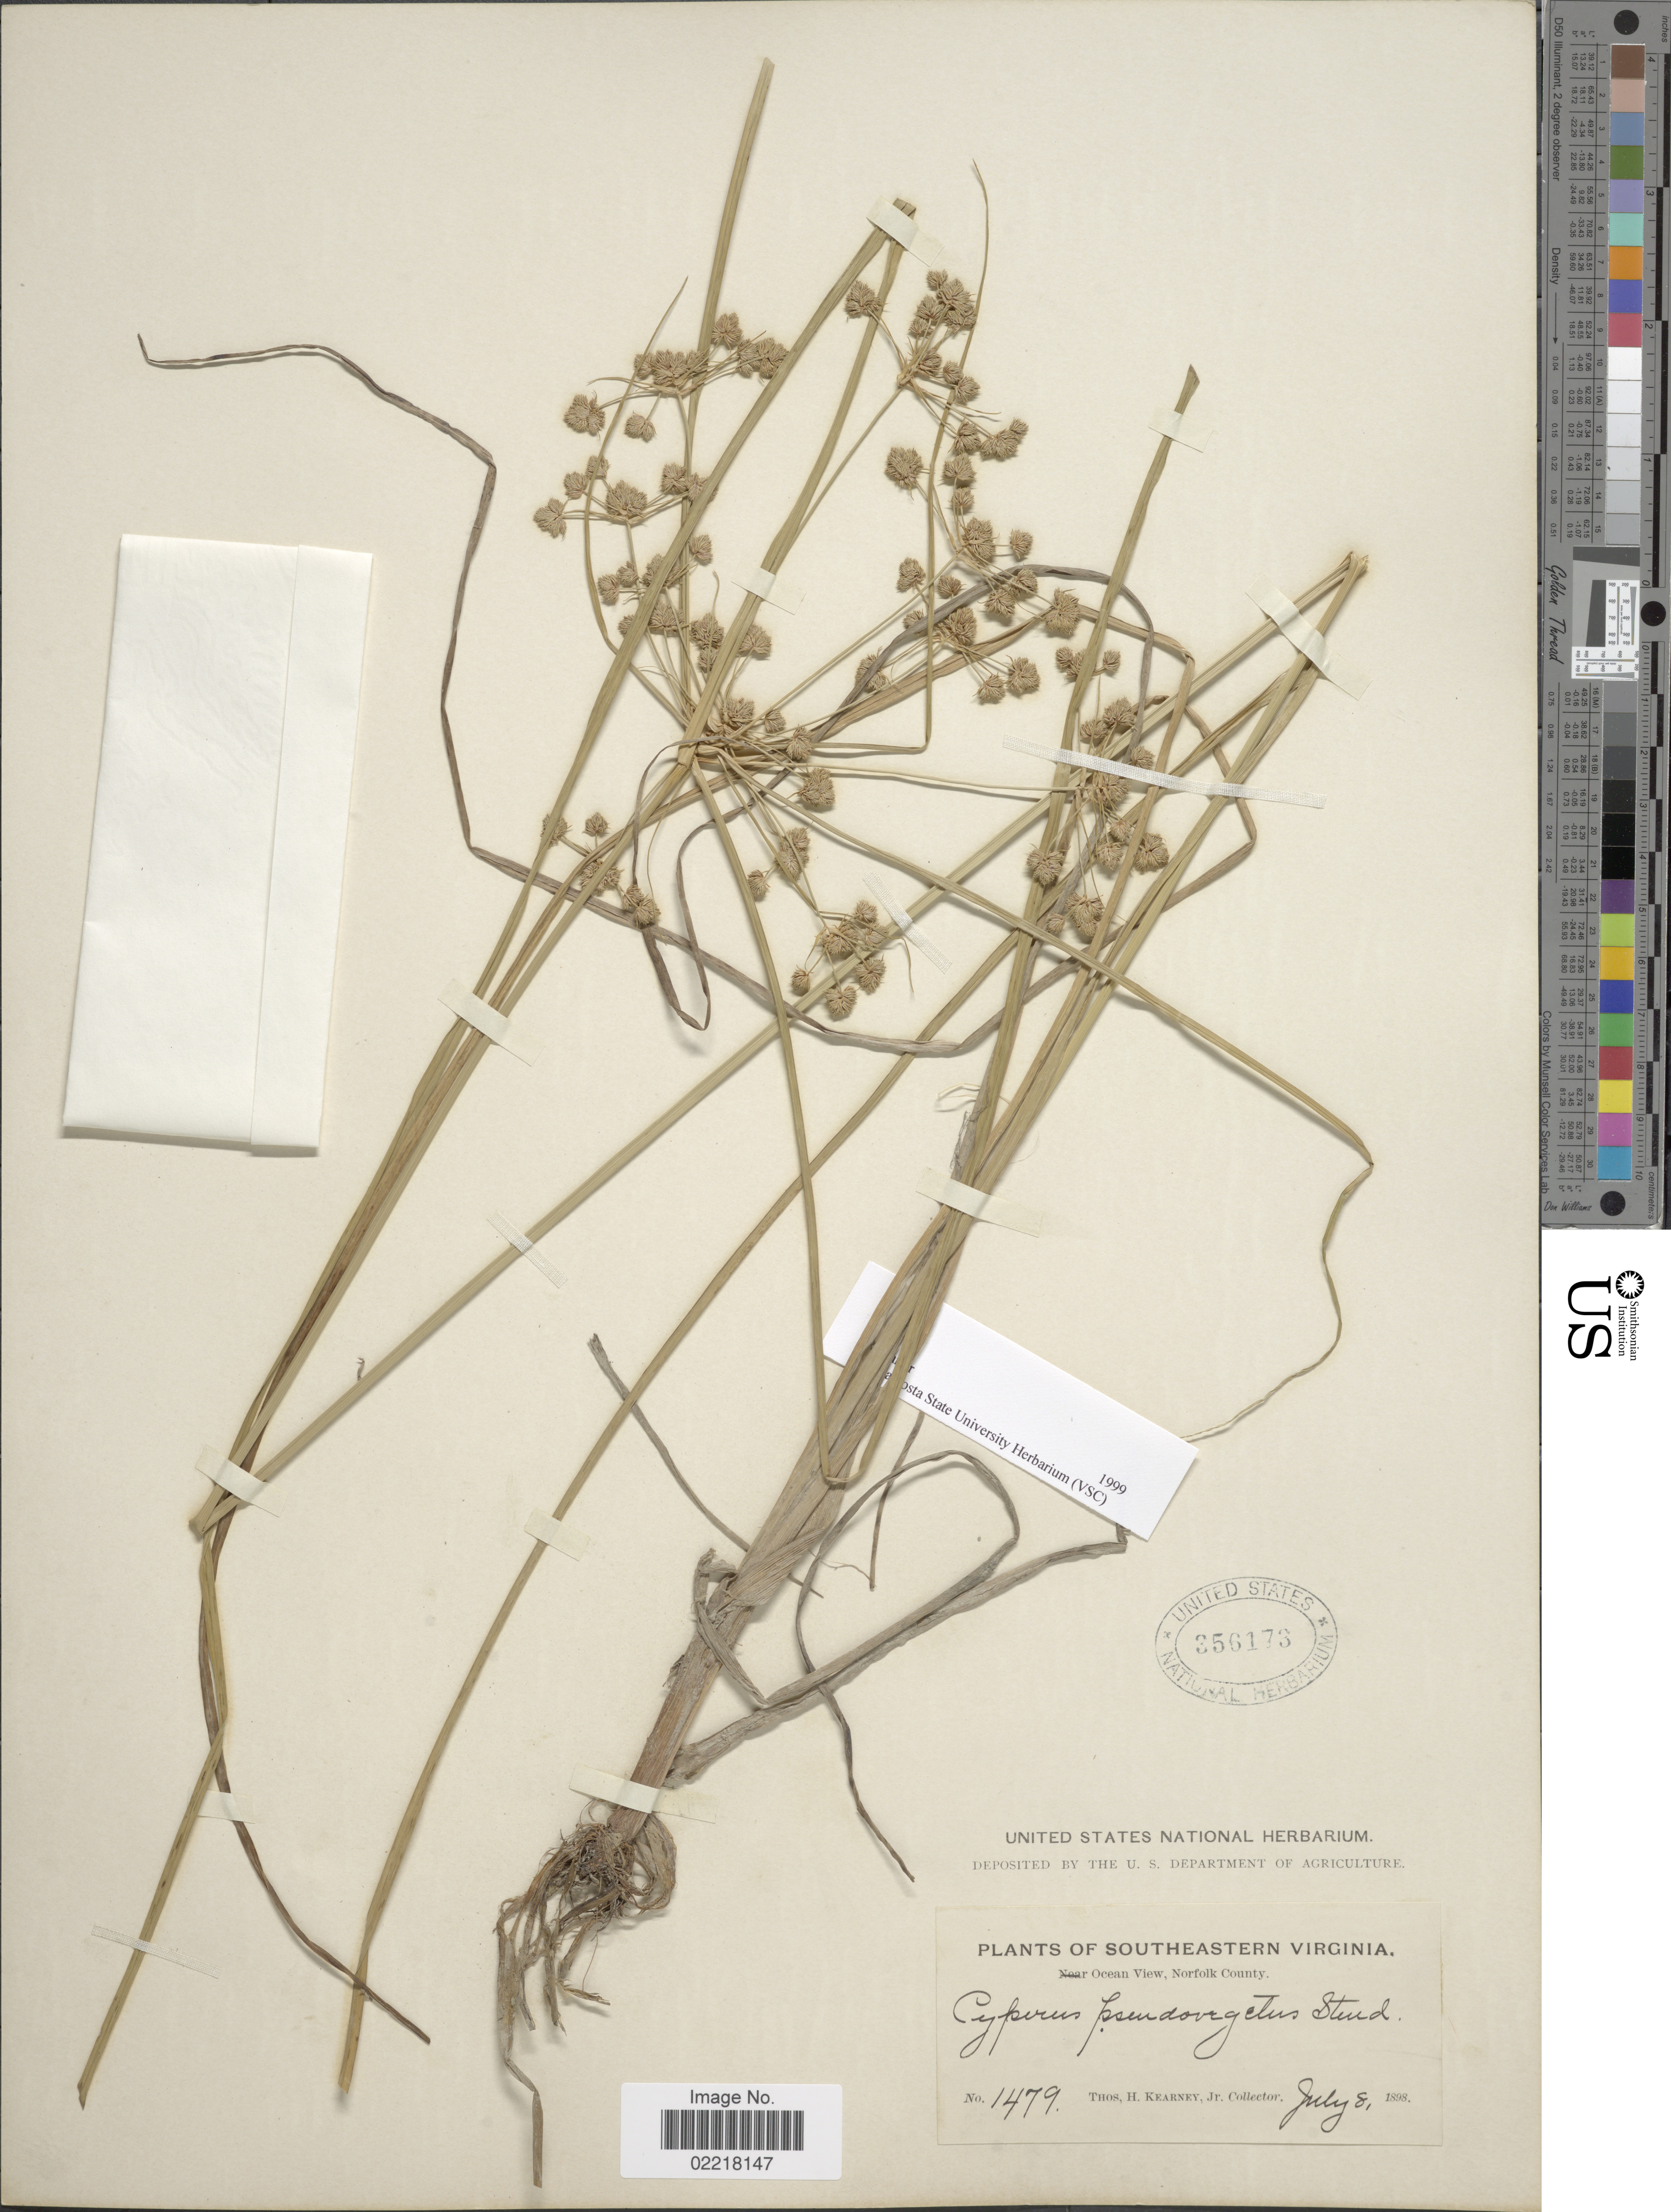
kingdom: Plantae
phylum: Tracheophyta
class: Liliopsida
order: Poales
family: Cyperaceae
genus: Cyperus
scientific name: Cyperus pseudovegetus Steud.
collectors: T. H. Kearney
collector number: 1479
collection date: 1898-07-08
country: United States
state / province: Virginia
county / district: City of Norfolk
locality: Southeastern Virginia. Ocean View, Norfolk County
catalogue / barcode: US 356173